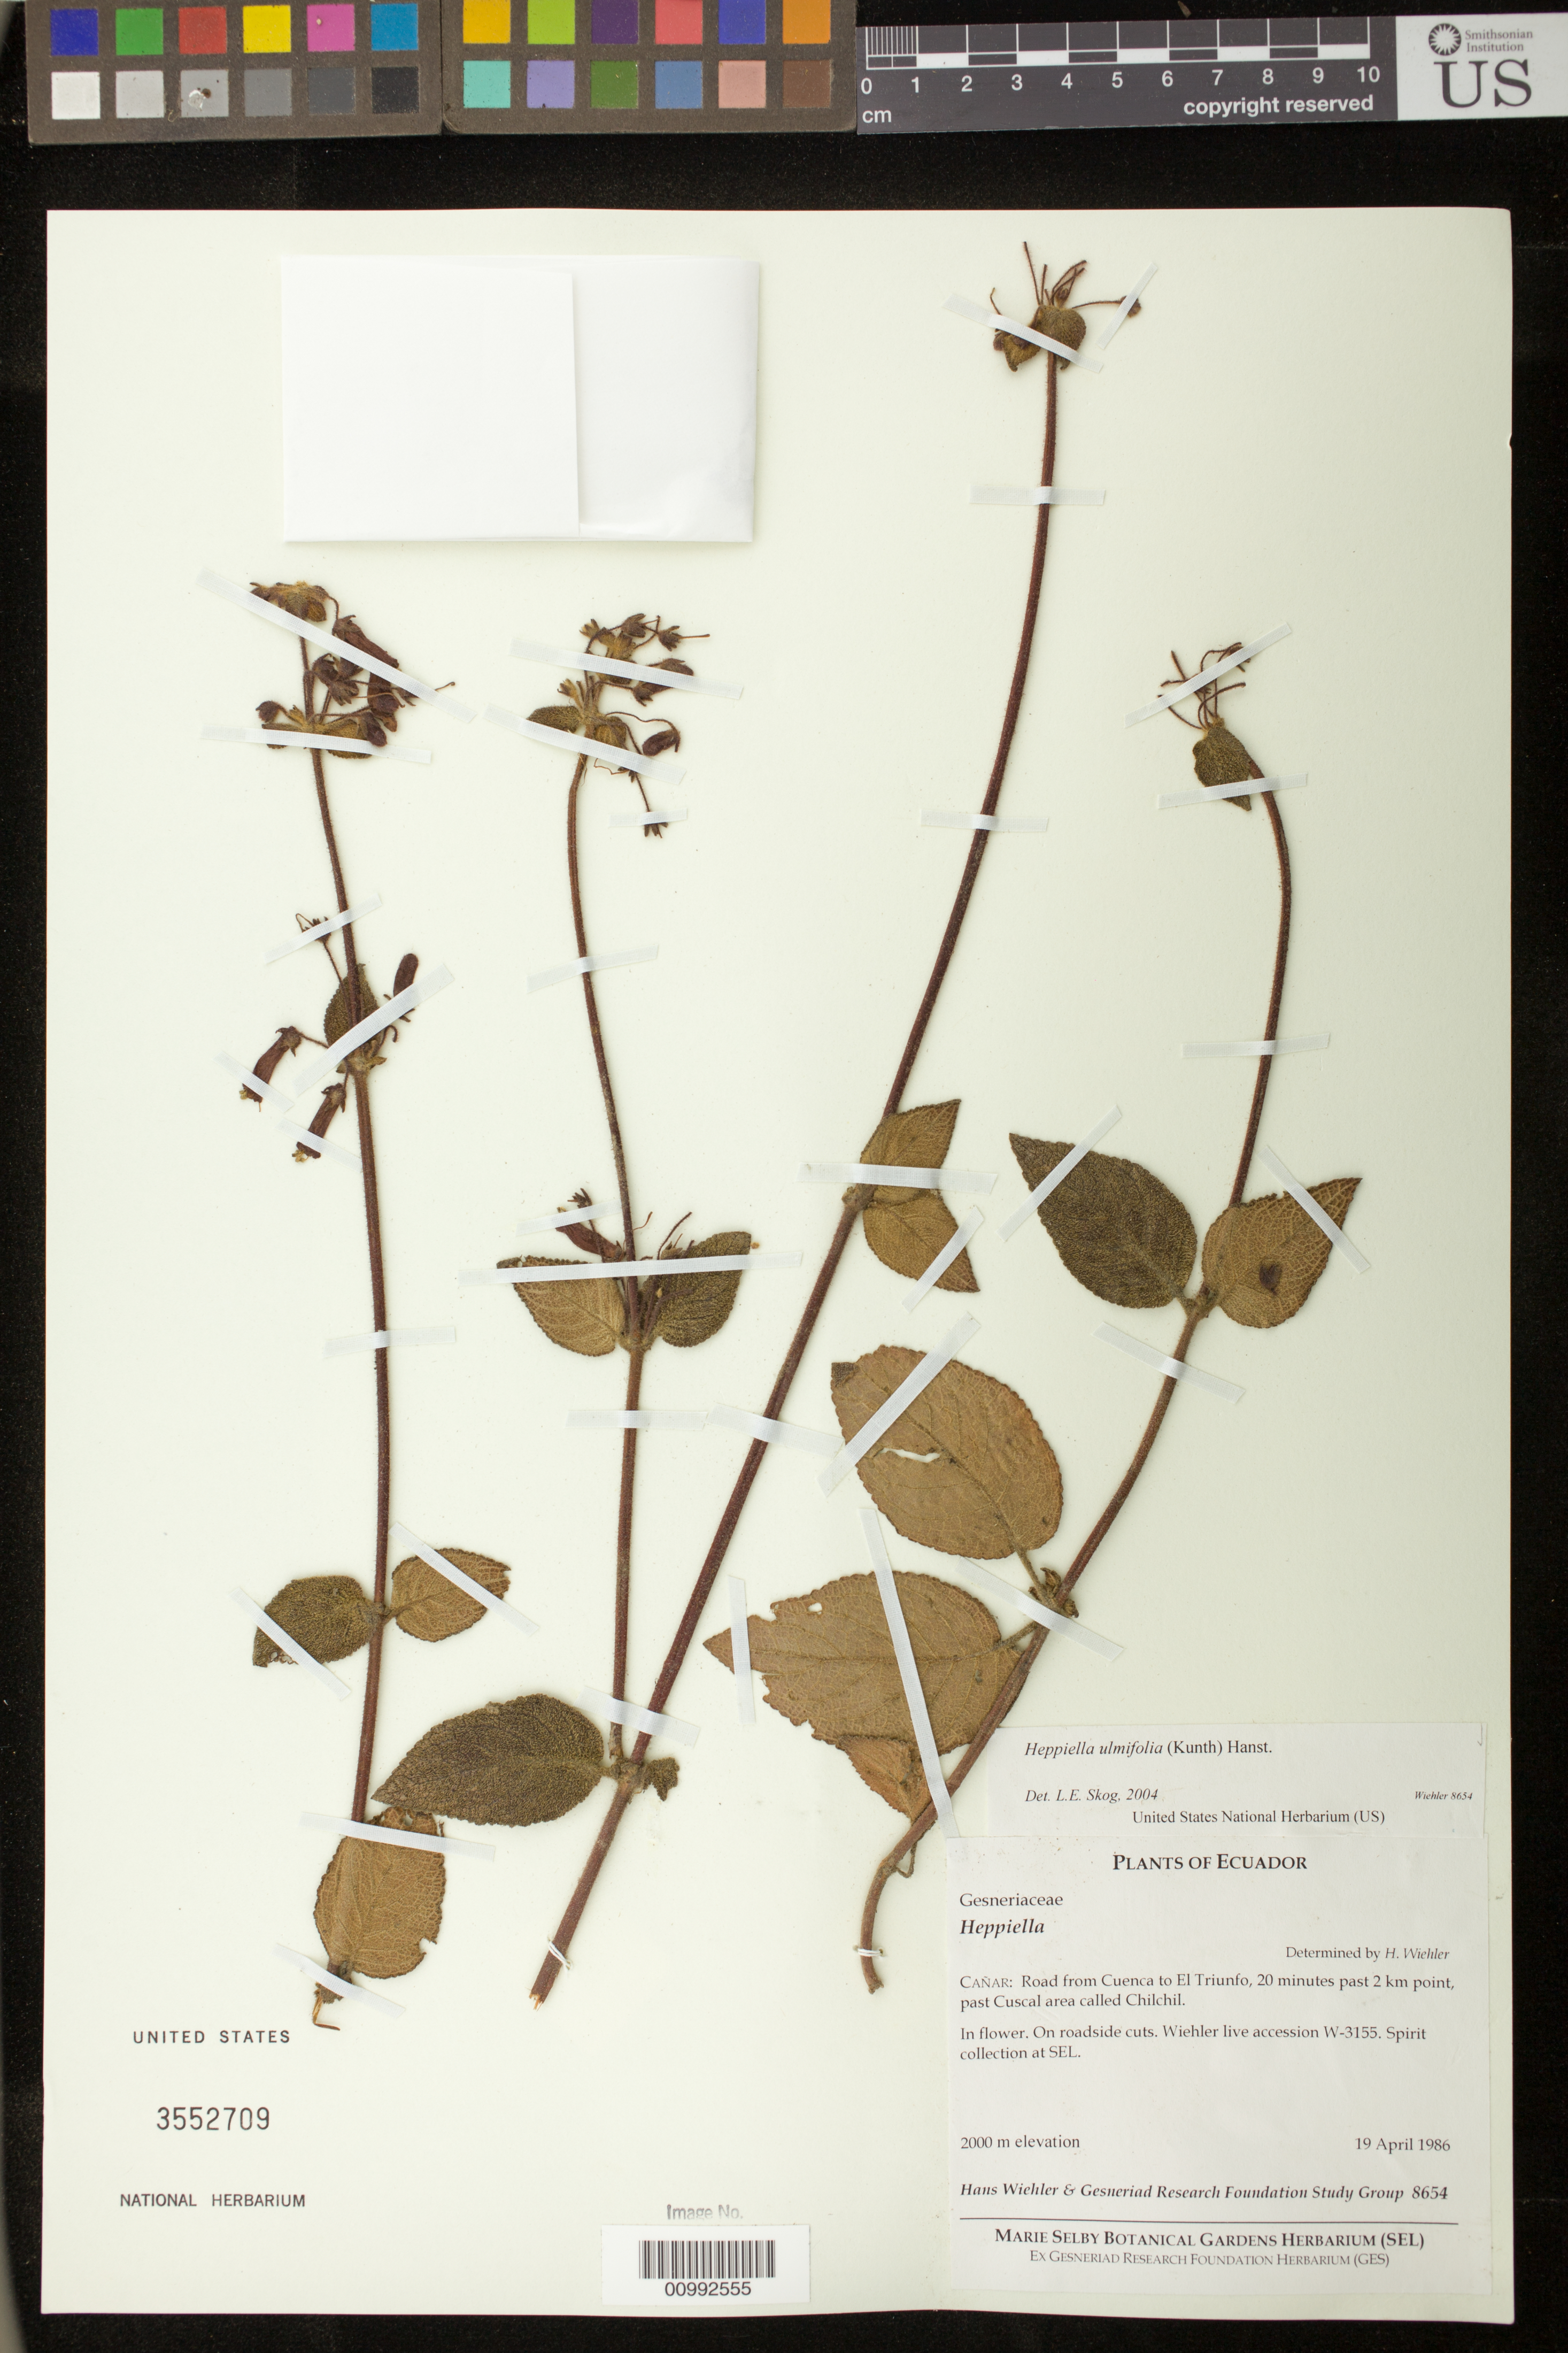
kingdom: Plantae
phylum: Tracheophyta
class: Magnoliopsida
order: Lamiales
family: Gesneriaceae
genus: Heppiella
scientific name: Heppiella ulmifolia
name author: (Kunth) Hanst.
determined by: Skog, Laurence E.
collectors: H. J. Wiehler & GRF Study Group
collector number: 8654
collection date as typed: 19 Apr 1986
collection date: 1986-04-19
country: Ecuador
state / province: Cañar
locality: Cañar: road from Cuenca to El Triunfo, 20 minutes past 2 km point, past Cuscal area called Chilchil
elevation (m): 2000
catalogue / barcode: US 3552709